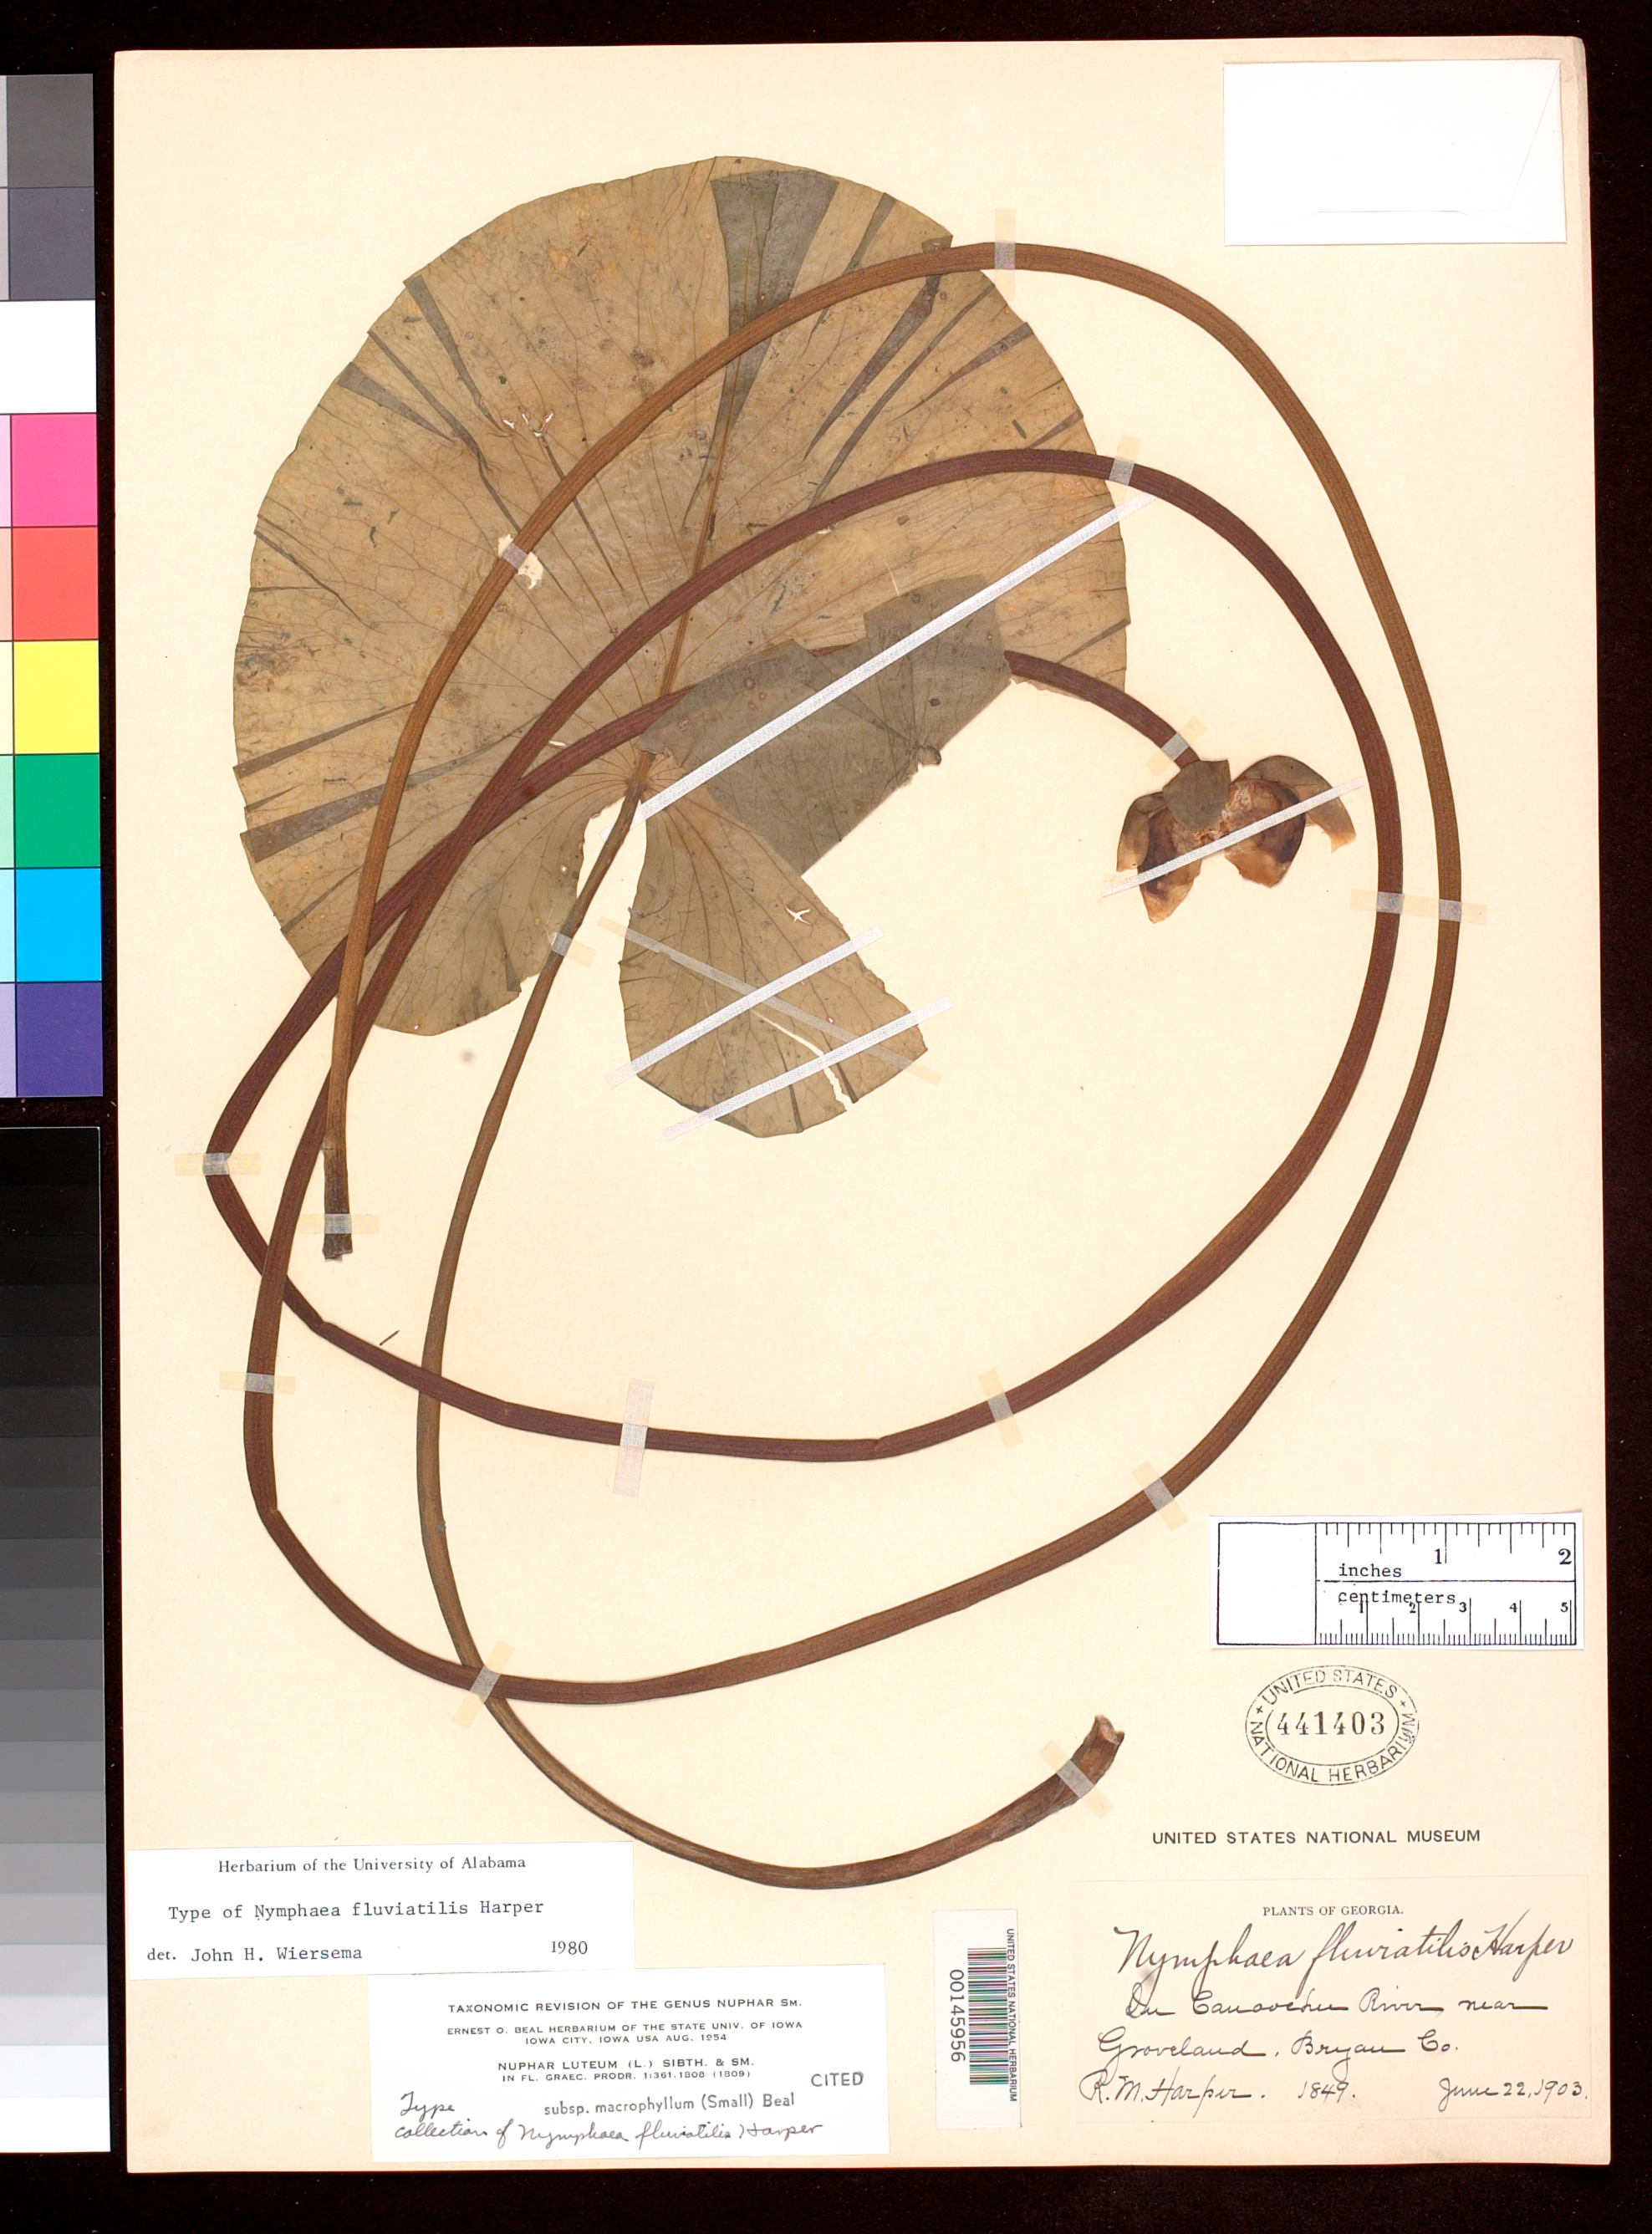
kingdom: Plantae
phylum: Tracheophyta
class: Magnoliopsida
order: Nymphaeales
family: Nymphaeaceae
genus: Nymphaea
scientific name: Nymphaea fluviatilis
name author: R.M. Harper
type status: Isotype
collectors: R. M. Harper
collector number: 1849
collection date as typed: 22 Jun 1903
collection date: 1903-06-22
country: United States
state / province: Georgia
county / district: Bryan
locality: Groveland, Canoochee River.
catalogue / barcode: US 441403